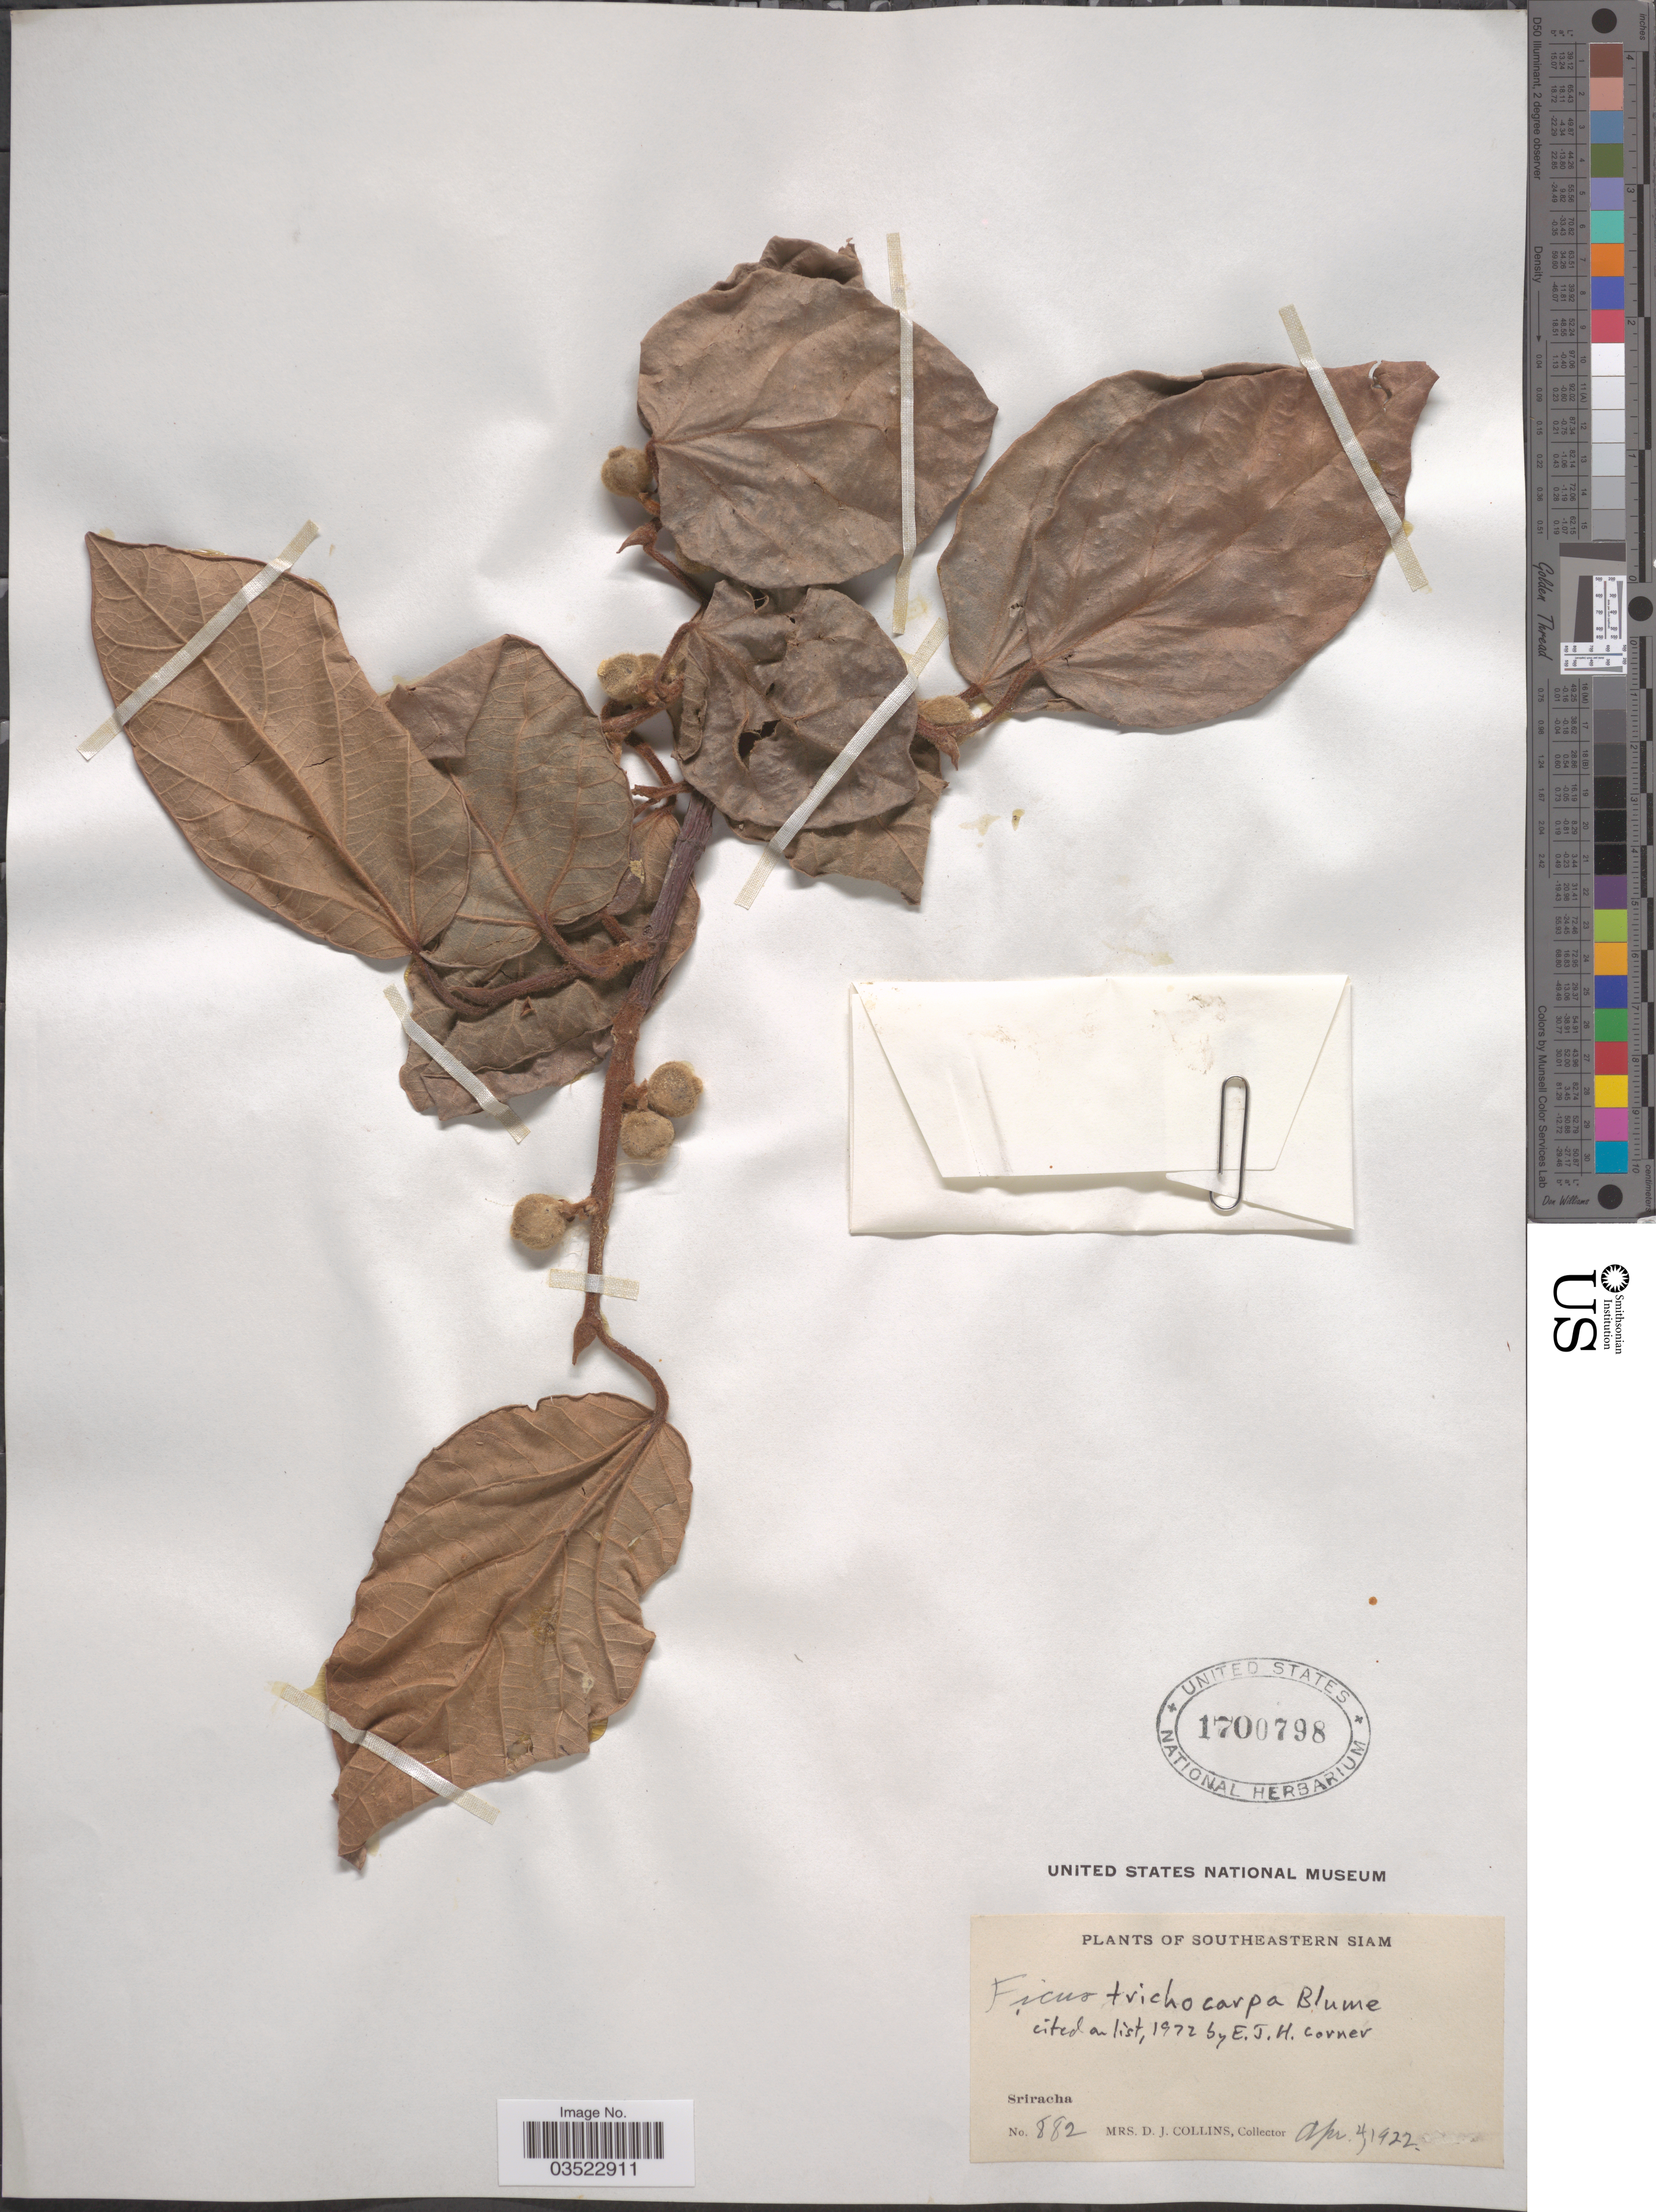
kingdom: Plantae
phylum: Tracheophyta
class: Magnoliopsida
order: Rosales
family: Moraceae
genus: Ficus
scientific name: Ficus trichocarpa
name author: Blume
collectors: Mrs. D. J. Collins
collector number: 882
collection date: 1922-04-04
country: Thailand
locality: Southeastern Siam. Sriracha.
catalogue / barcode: US 1700798